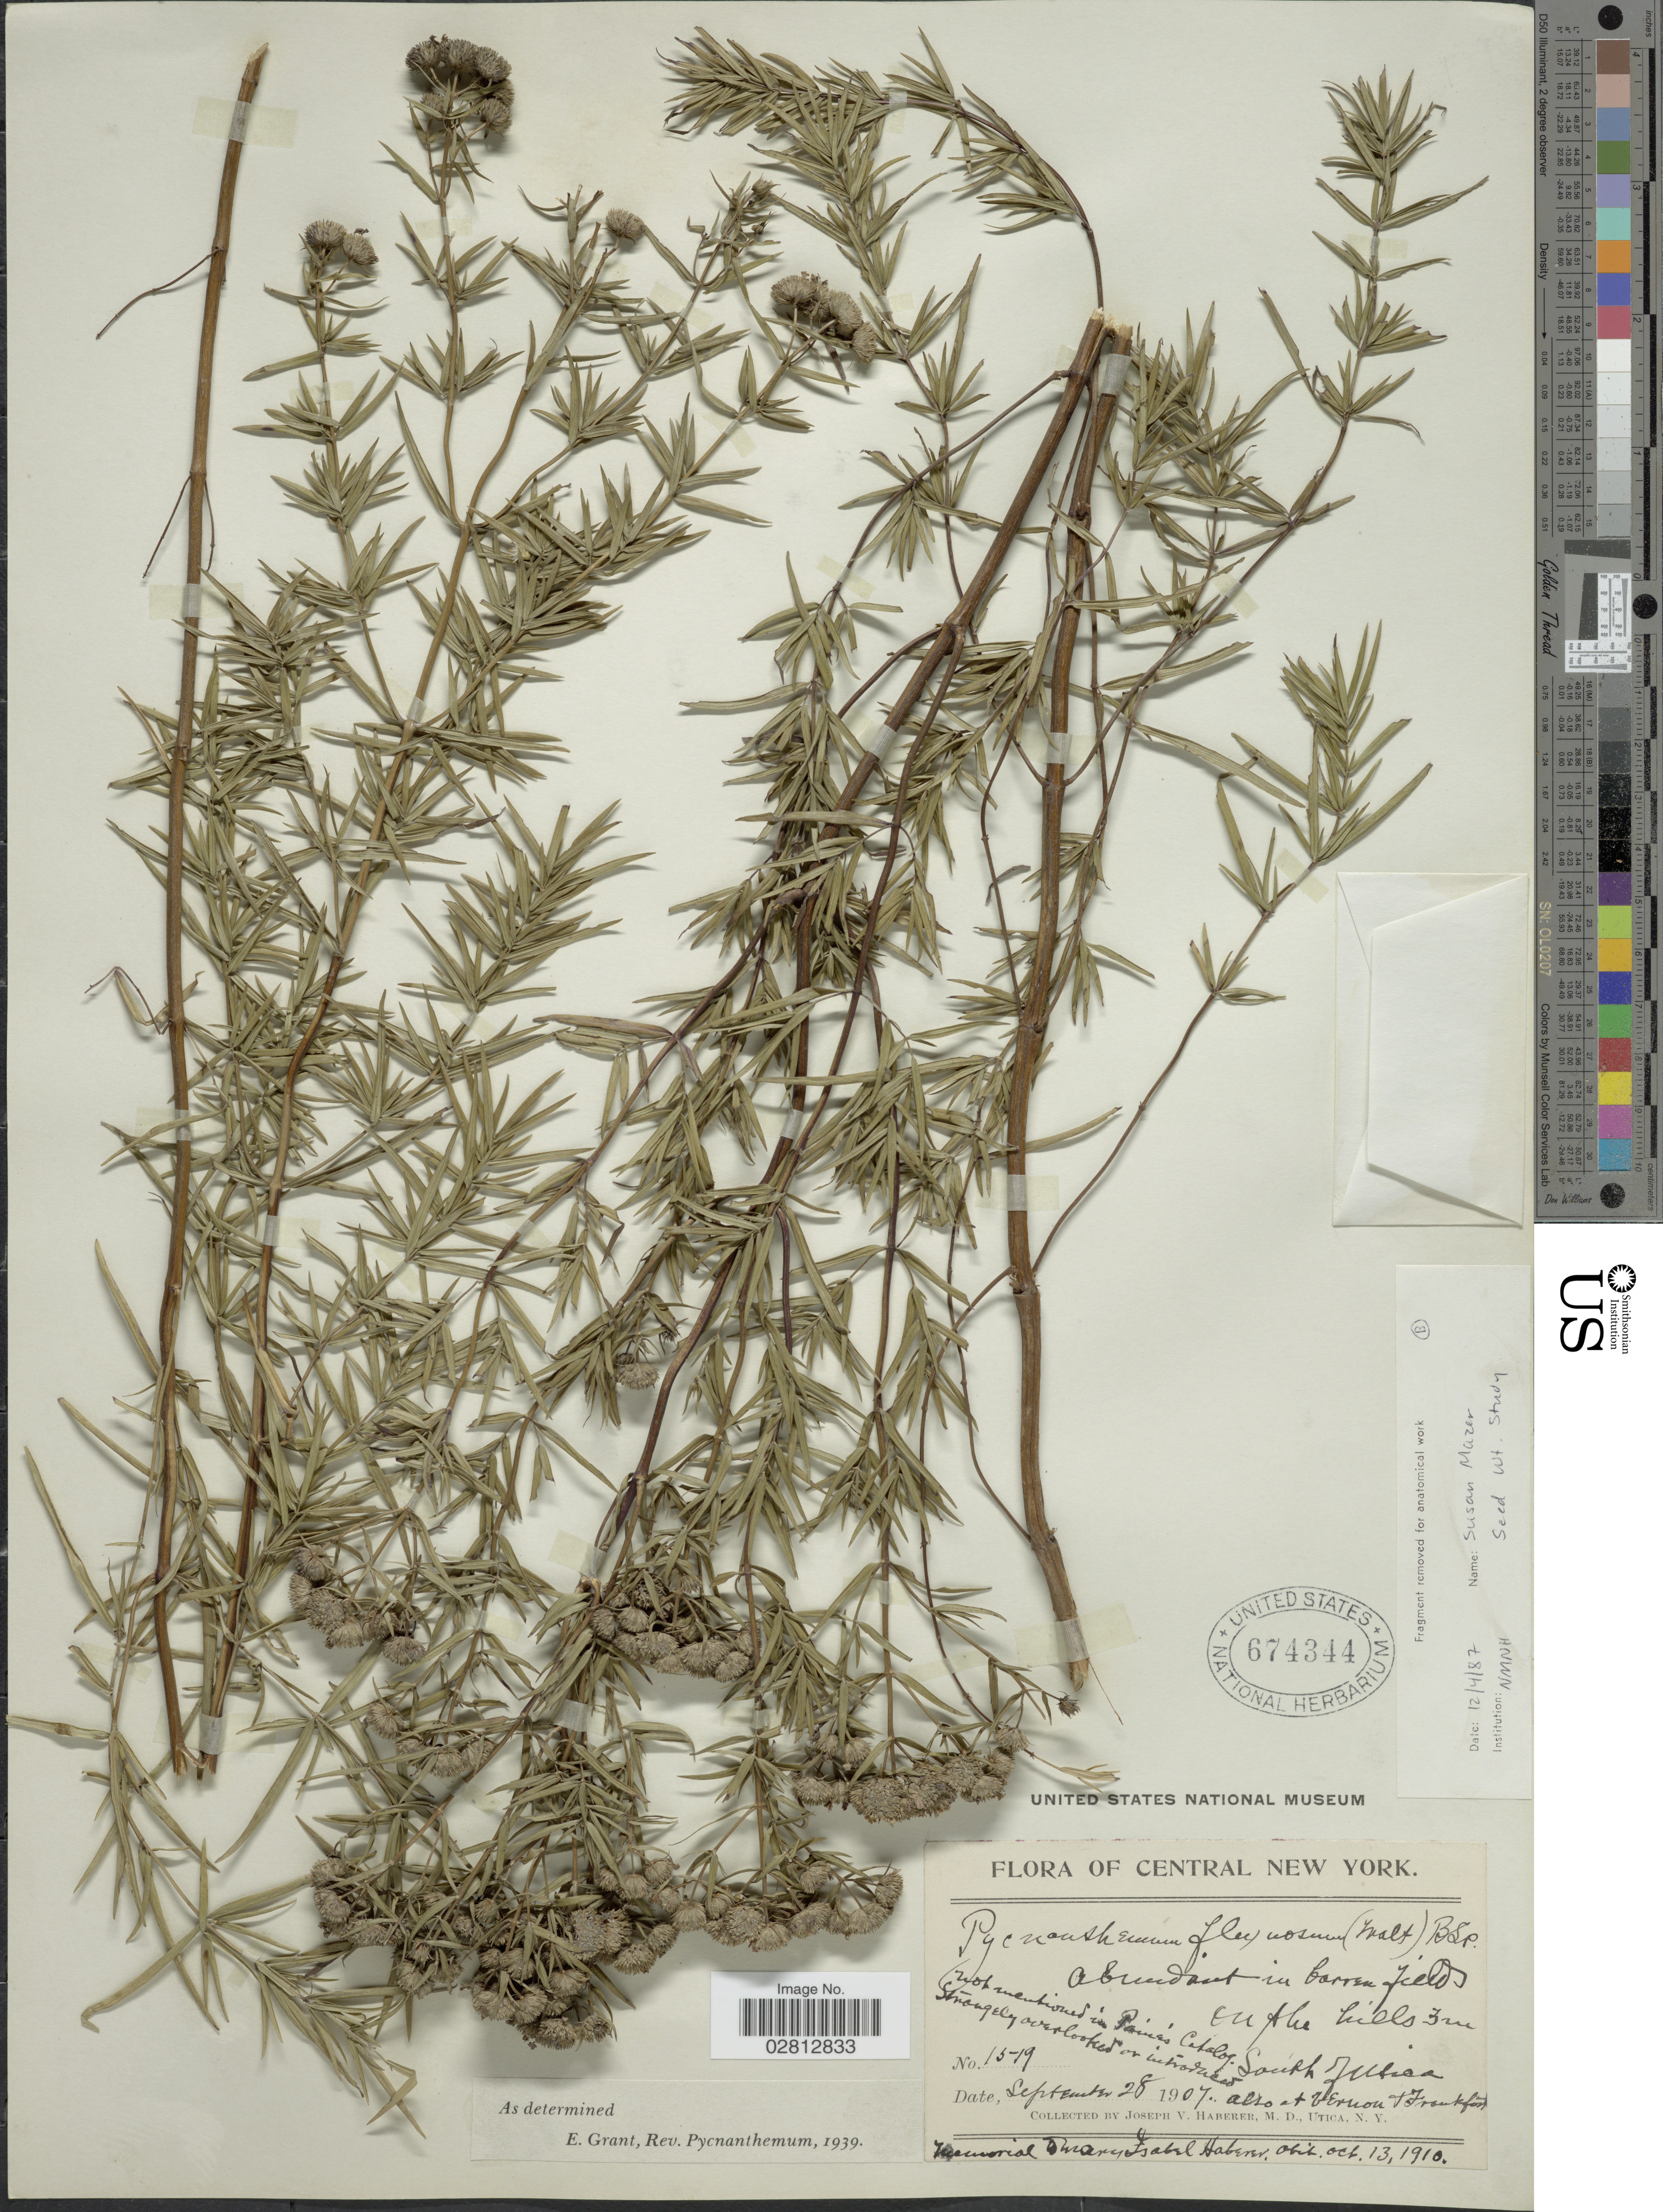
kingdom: Plantae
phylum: Tracheophyta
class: Magnoliopsida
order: Lamiales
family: Lamiaceae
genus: Pycnanthemum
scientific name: Pycnanthemum tenuifolium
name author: Schrad.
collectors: J. V. Haberer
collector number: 1519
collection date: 1907-09-28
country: United States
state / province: New York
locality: Central New York. Abundant in barren fields on the hills 3 m South of Utica also at Vernon & Frankfort.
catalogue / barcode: US 674344